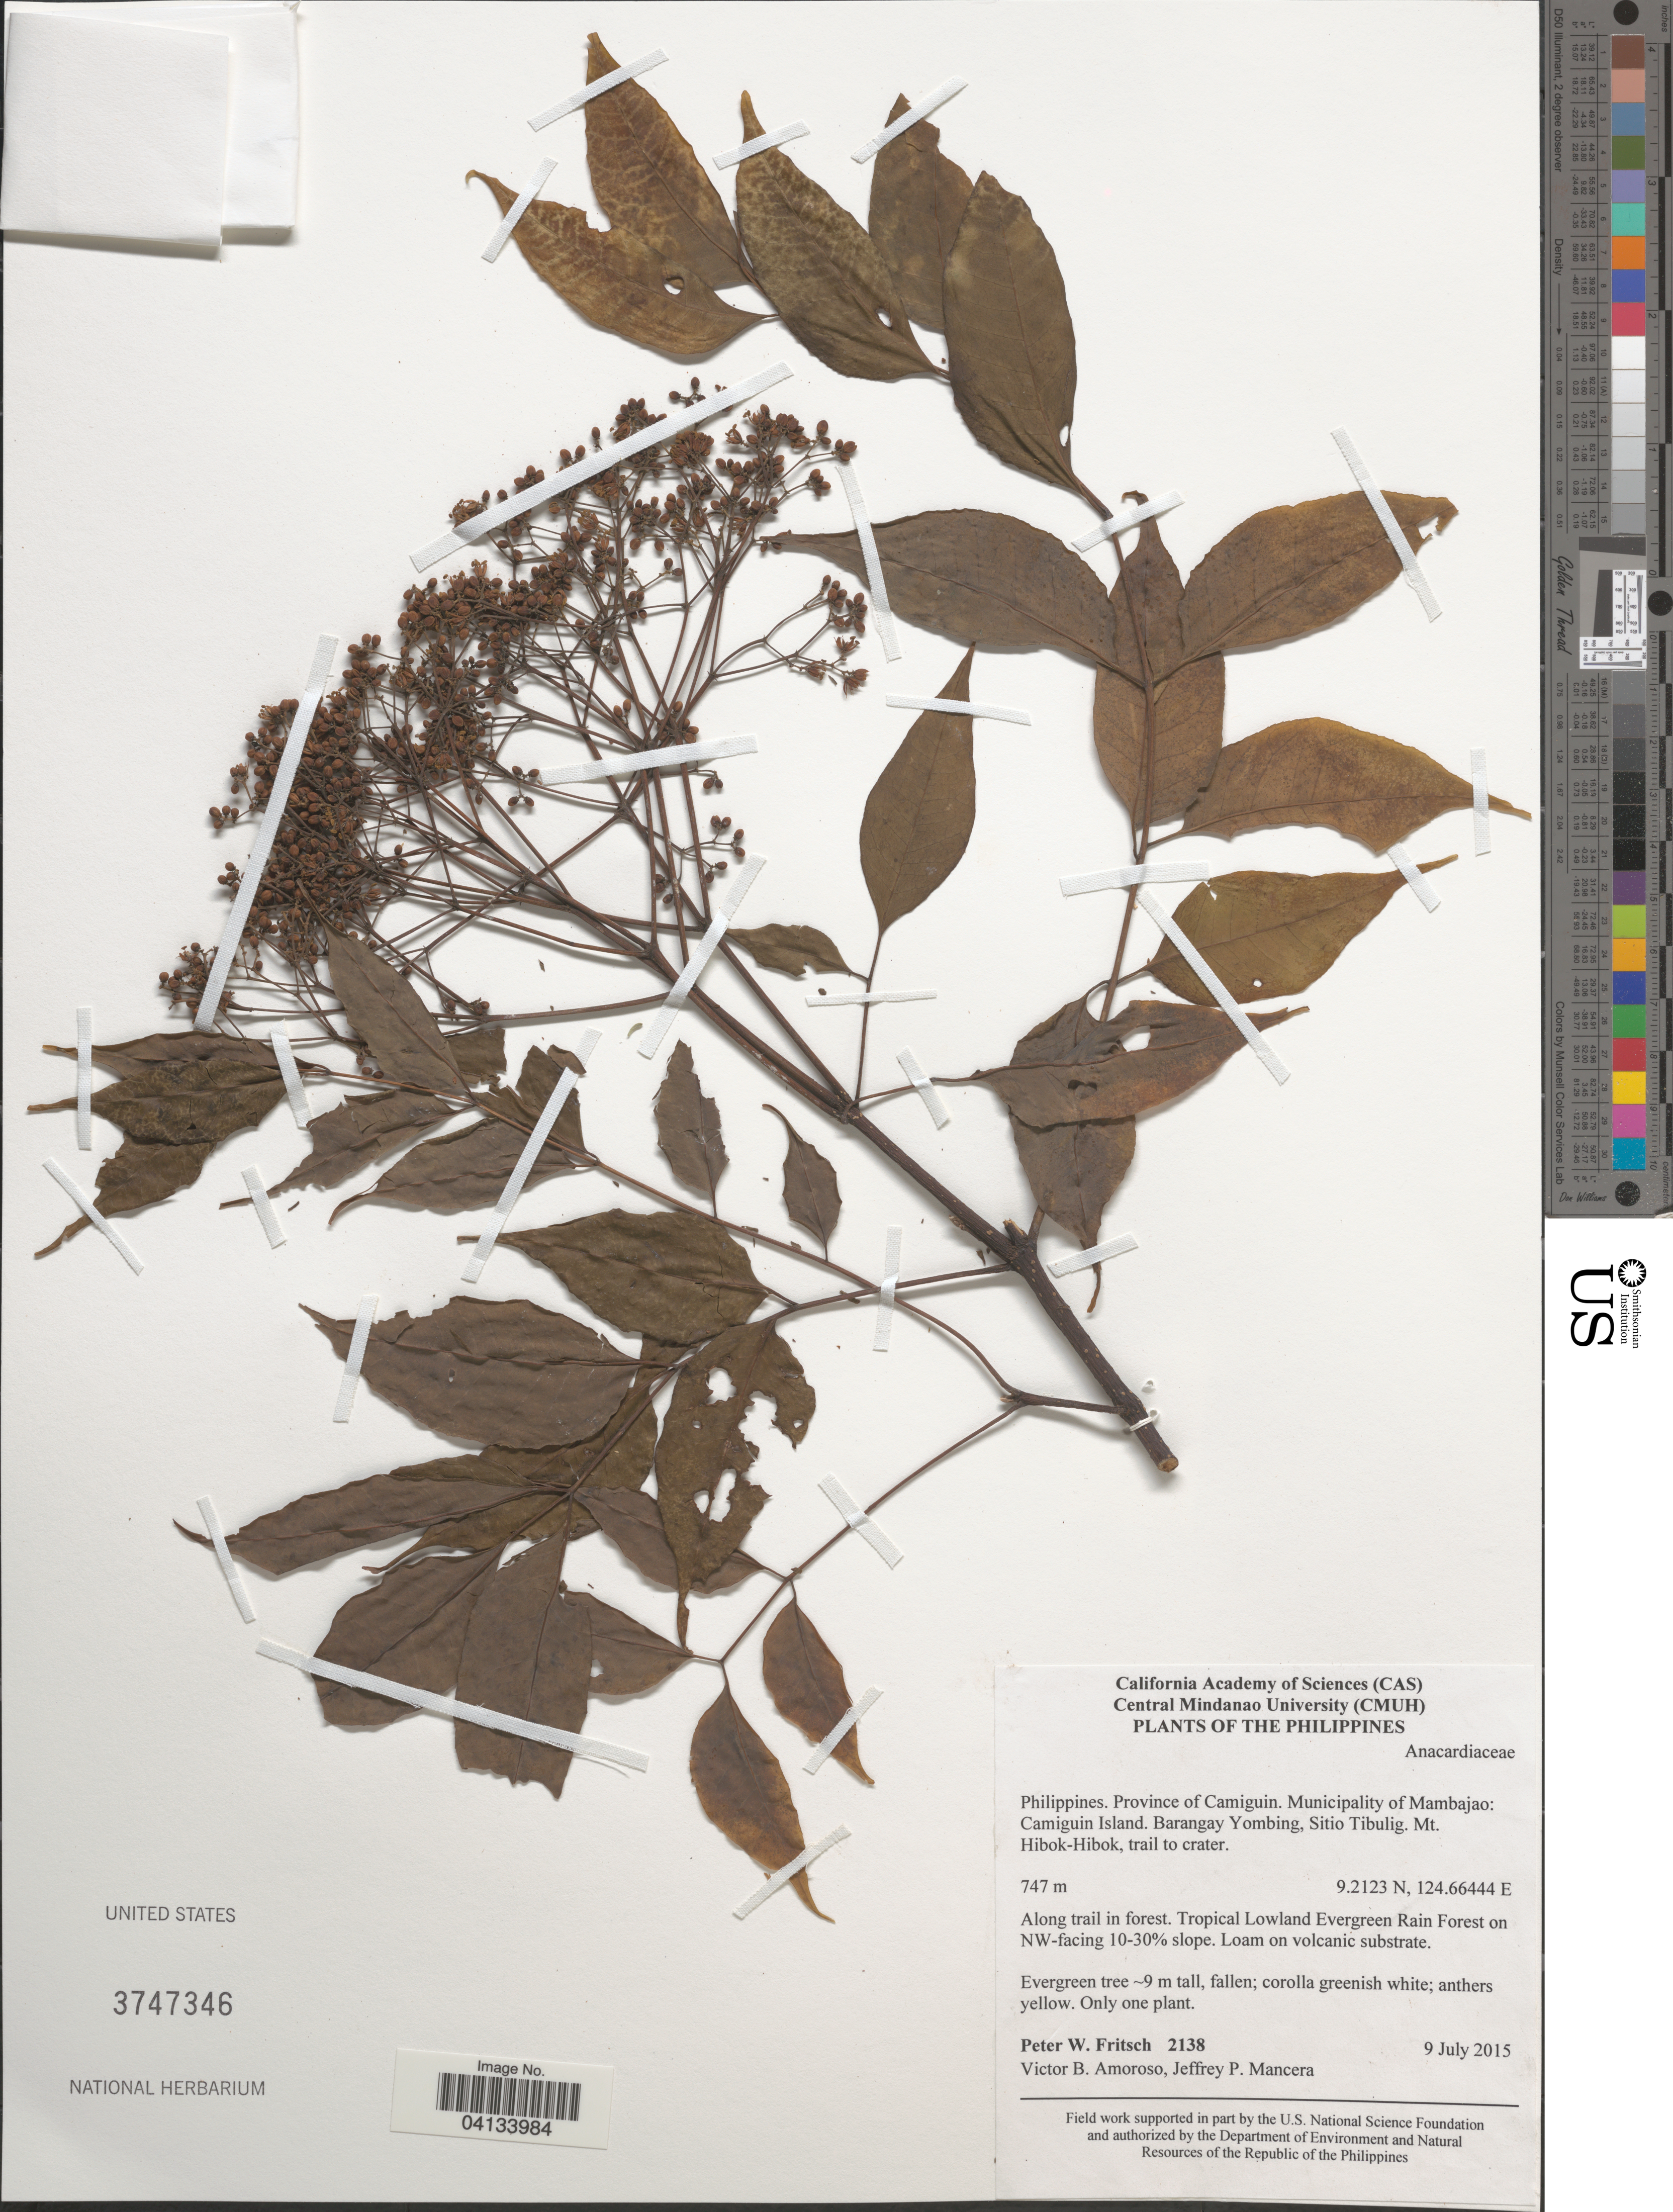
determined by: Mitchell, John D.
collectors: P. W. Fritsch, V. Amoroso & J. Mancera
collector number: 2138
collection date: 2015-07-09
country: Philippines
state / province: Northern Mindanao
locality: Province of Camiguin. Municipality of Mambajao: Camiguin Island. Barangay Yombing, Sitio Tibulig. Mt. Hibok-Hibok, trail to crater. Tropical Lowland Evergreen Rain Forest on NW-facing 10-30% slope.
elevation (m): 747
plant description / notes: Not Anacardiaceae, J.D. Mitchell, Oct 2024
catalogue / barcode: US 3747346